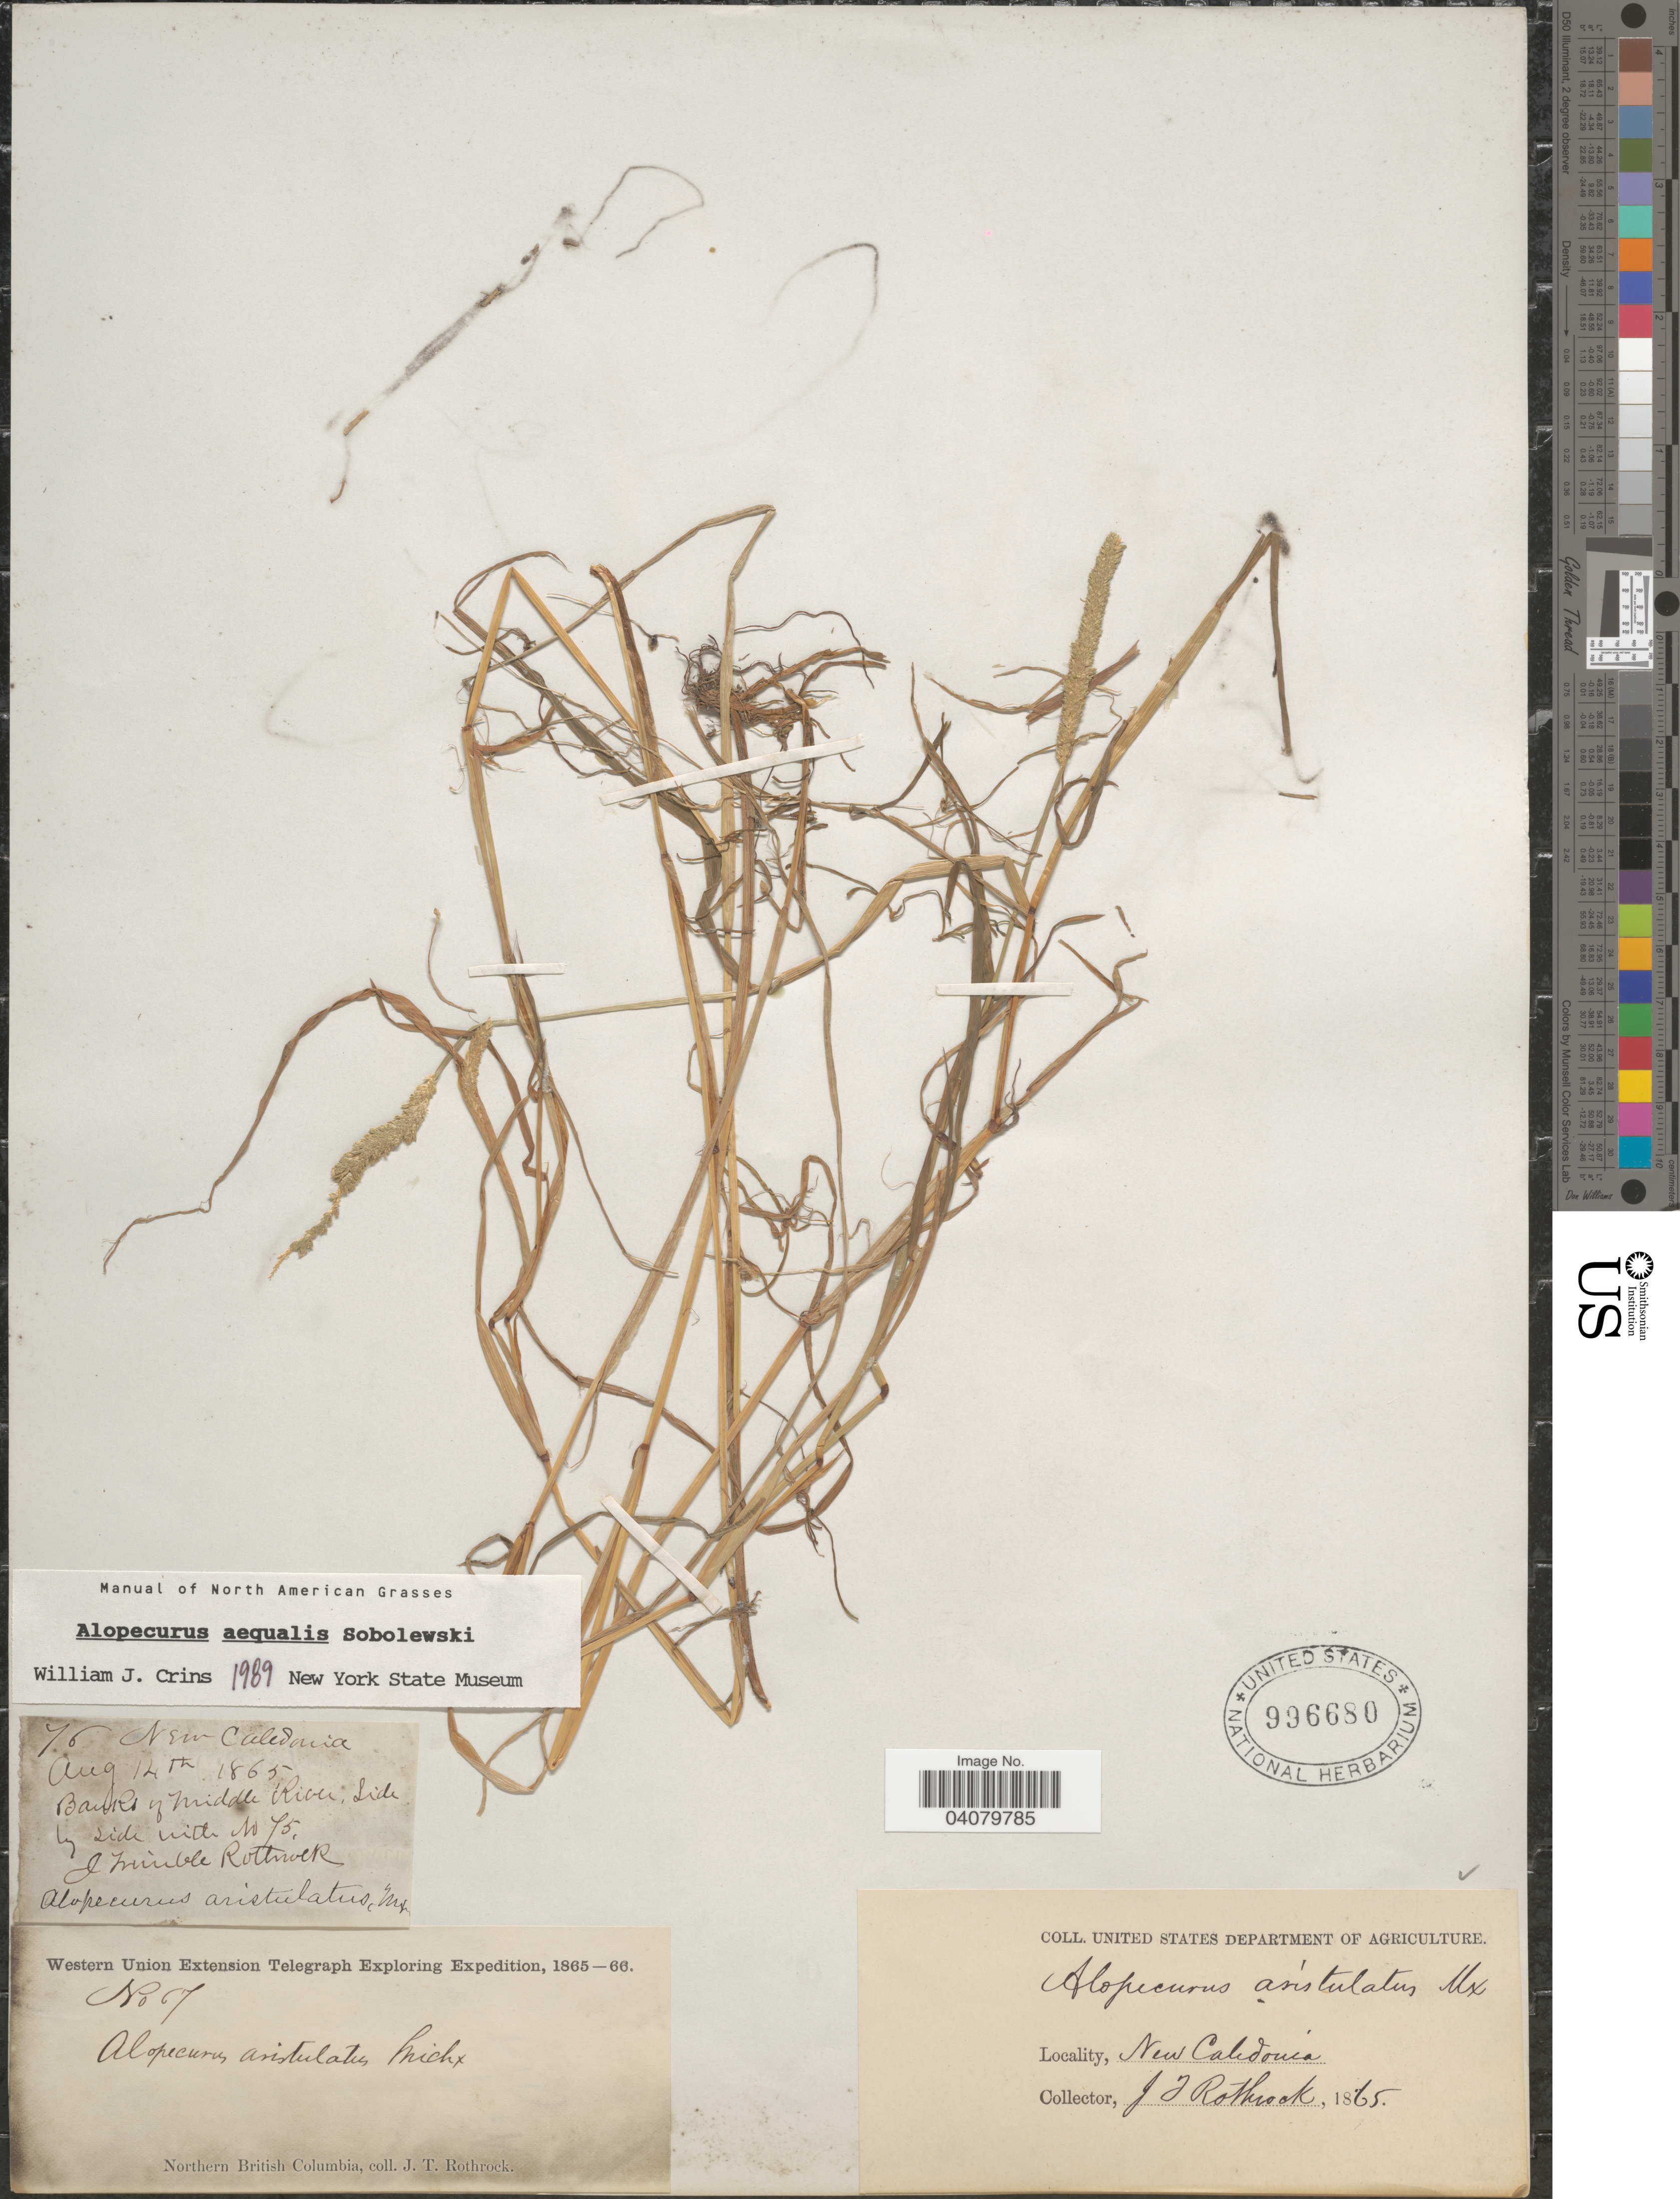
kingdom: Plantae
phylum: Tracheophyta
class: Liliopsida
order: Poales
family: Poaceae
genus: Alopecurus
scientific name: Alopecurus aequalis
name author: Sobol.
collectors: J. T. Rothrock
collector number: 67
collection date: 1865-08-14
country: New Caledonia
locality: Banks of Middle River, Side by side with No 75. Western Union Extension Telegraph Exploring Expedition, 1865-1866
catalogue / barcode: US 996680